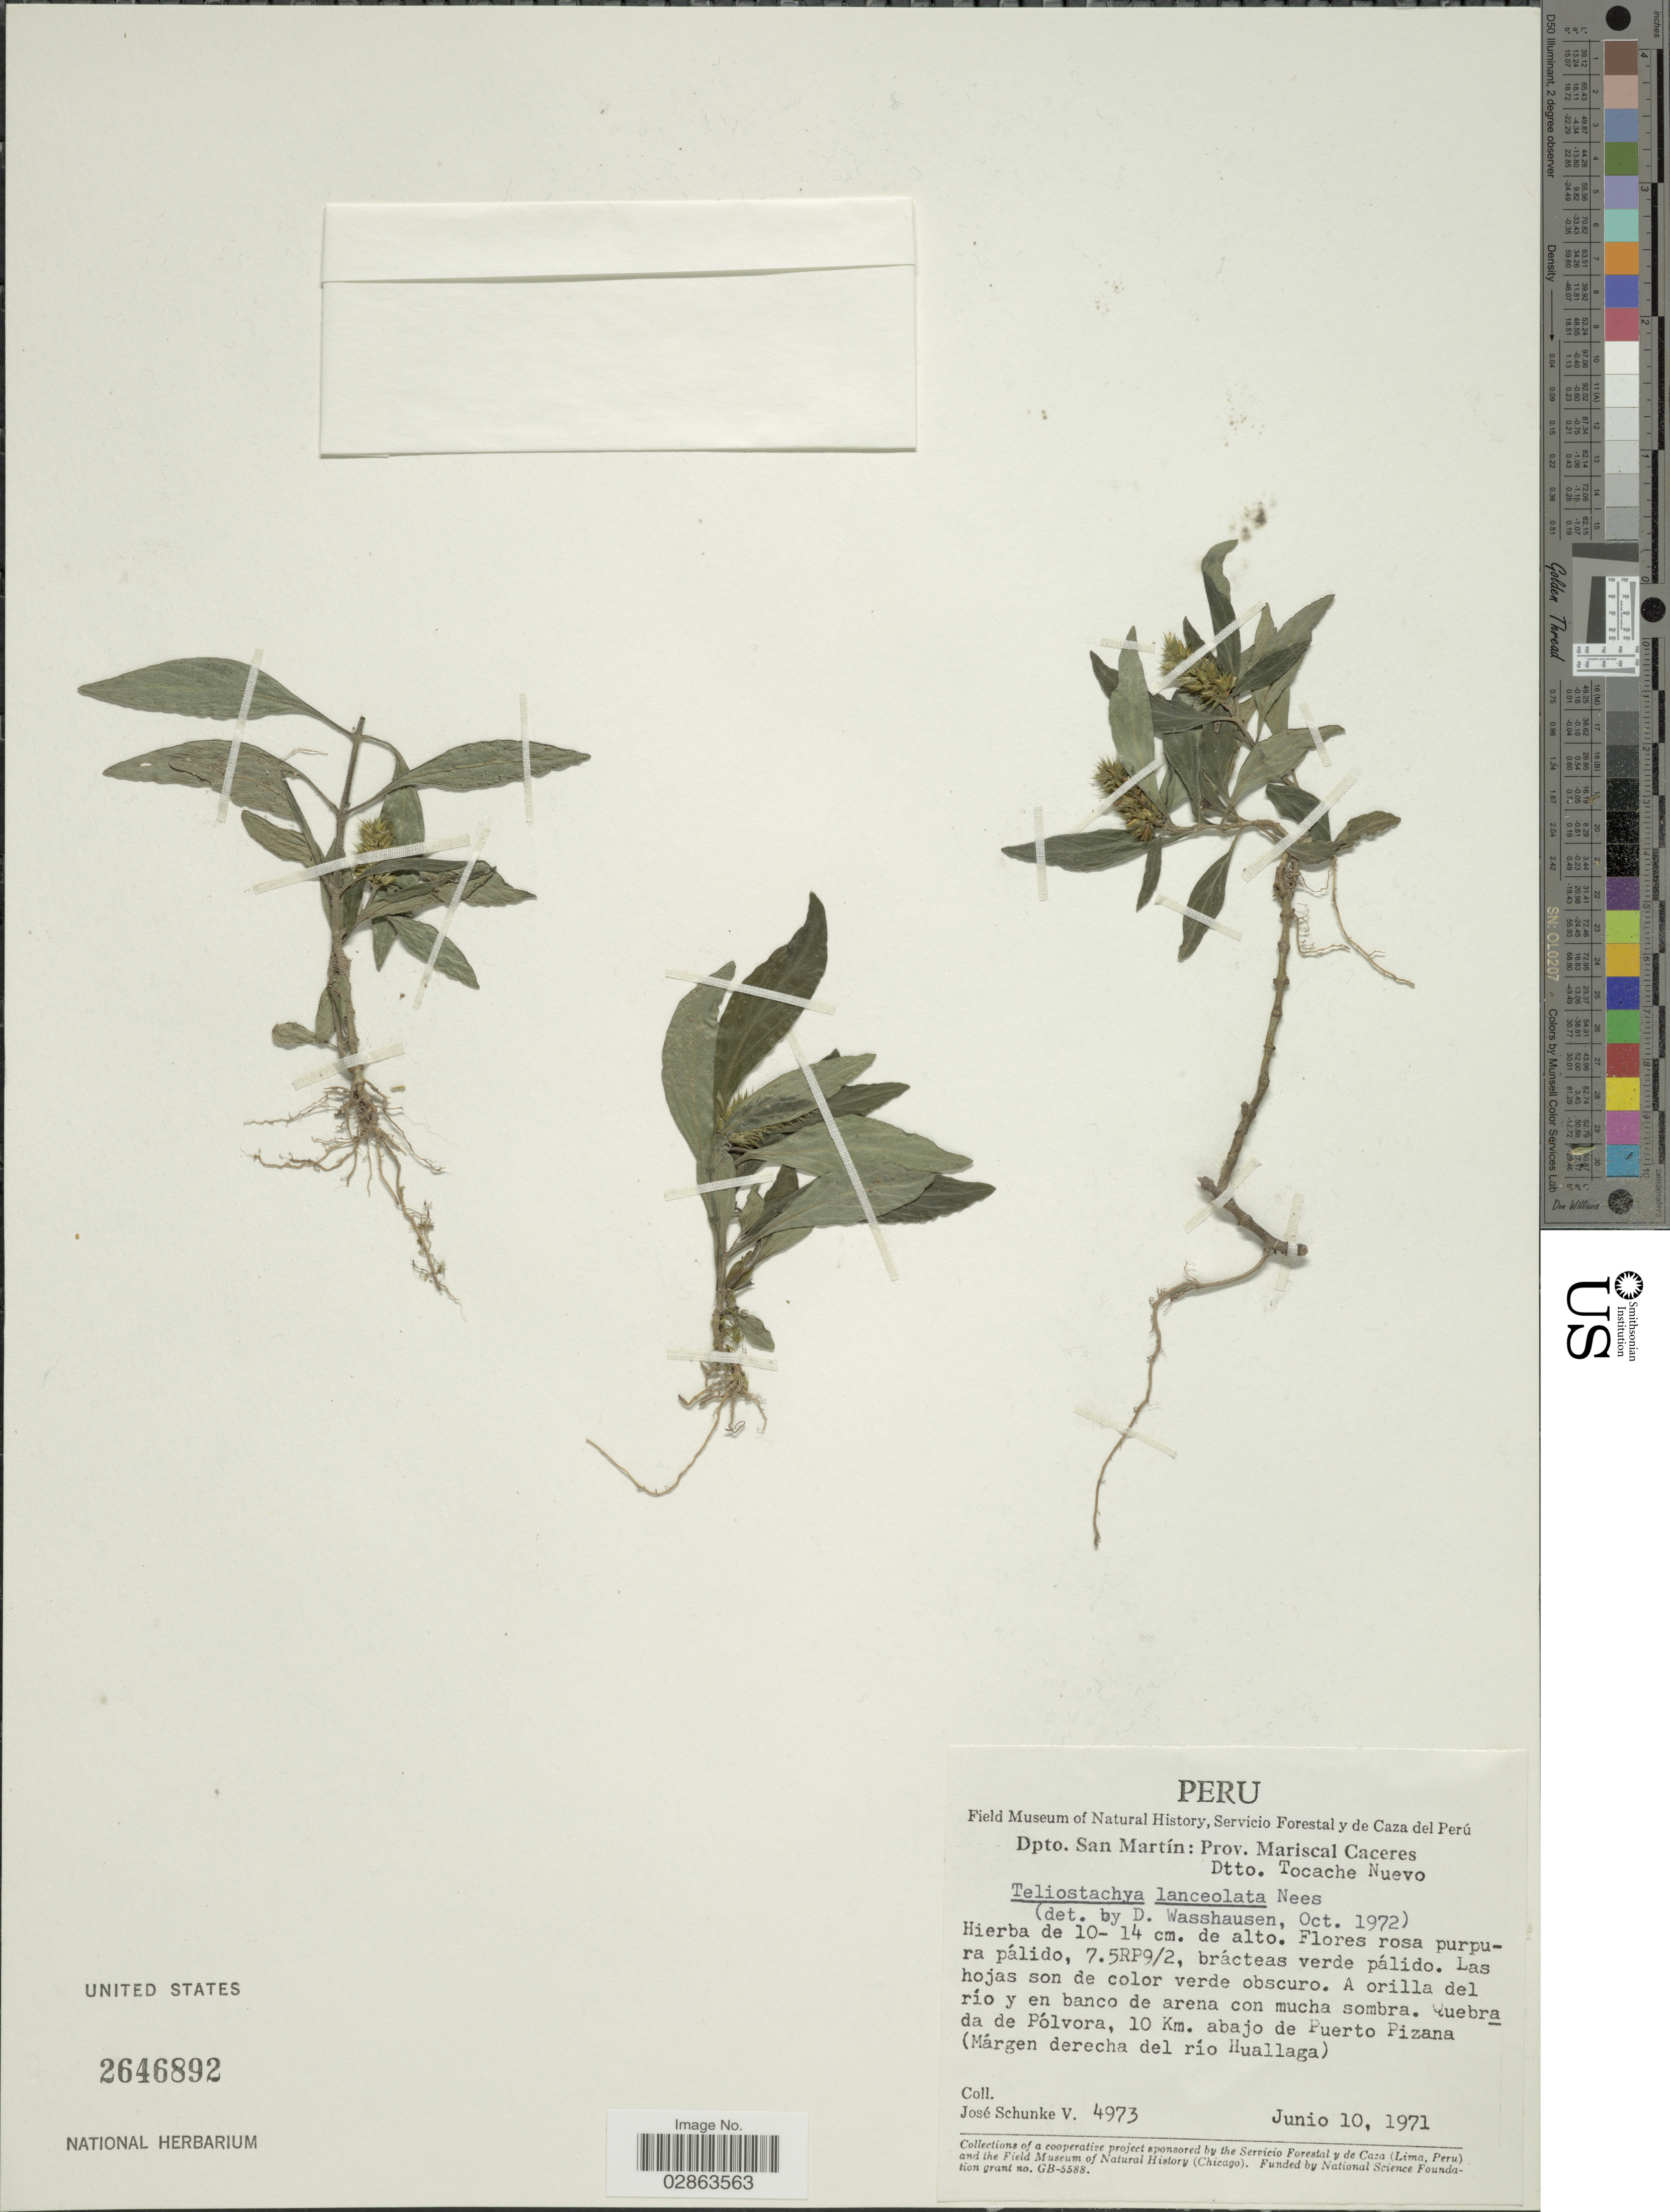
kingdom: Plantae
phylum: Tracheophyta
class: Magnoliopsida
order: Lamiales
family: Acanthaceae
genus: Teliostachya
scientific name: Teliostachya lanceolata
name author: Nees in Mart.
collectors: J. Schunke Vigo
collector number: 4973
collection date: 1971-06-10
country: Peru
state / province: San Martín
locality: Dpto. San Martín: Prov. Mariscal Caceres, Dtto. Tocache Nuevo. Quebrada de Pólvora, 10 Km. abajo de Puerto Pizana (Márgen derecha del río Huallaga).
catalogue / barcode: US 2646892